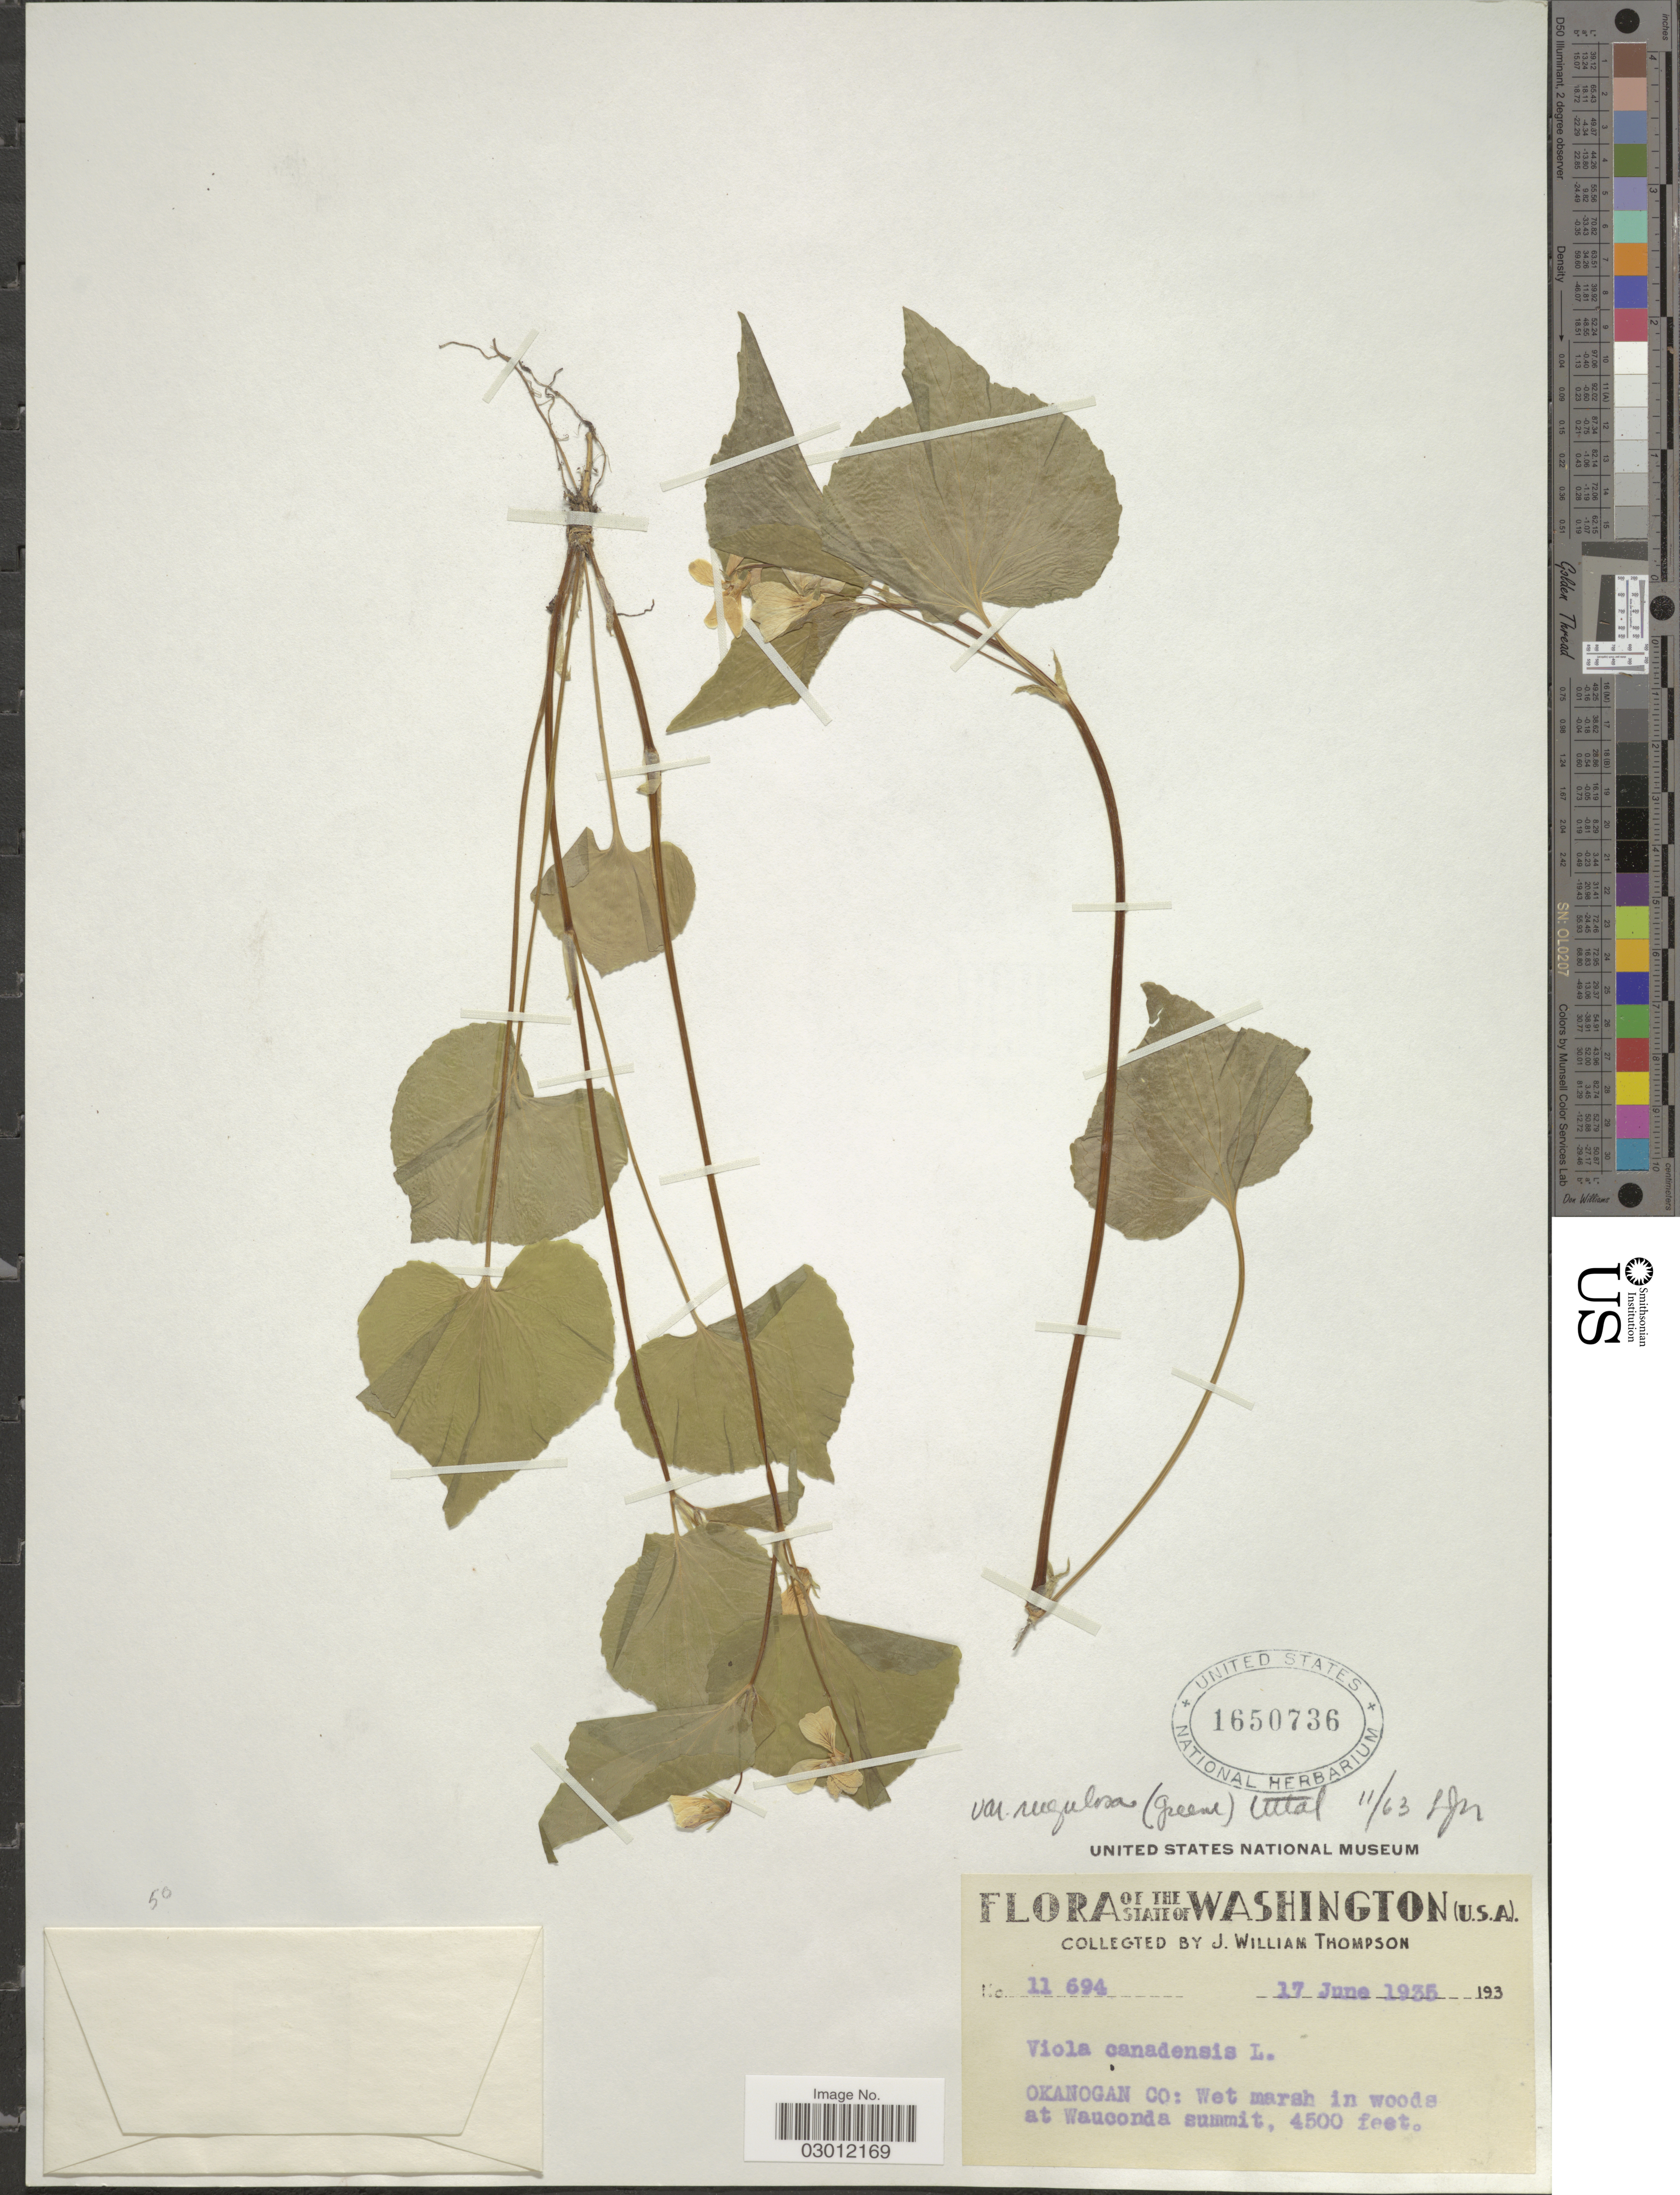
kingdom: Plantae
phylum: Tracheophyta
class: Magnoliopsida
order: Malpighiales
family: Violaceae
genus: Viola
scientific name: Viola canadensis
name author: L.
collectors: J. W. Thompson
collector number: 11694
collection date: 1935-06-17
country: United States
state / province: Washington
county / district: Okanogan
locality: Okanogan Co.: Wet marsh in woods at Wauconda summit.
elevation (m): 1372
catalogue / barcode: US 1650736